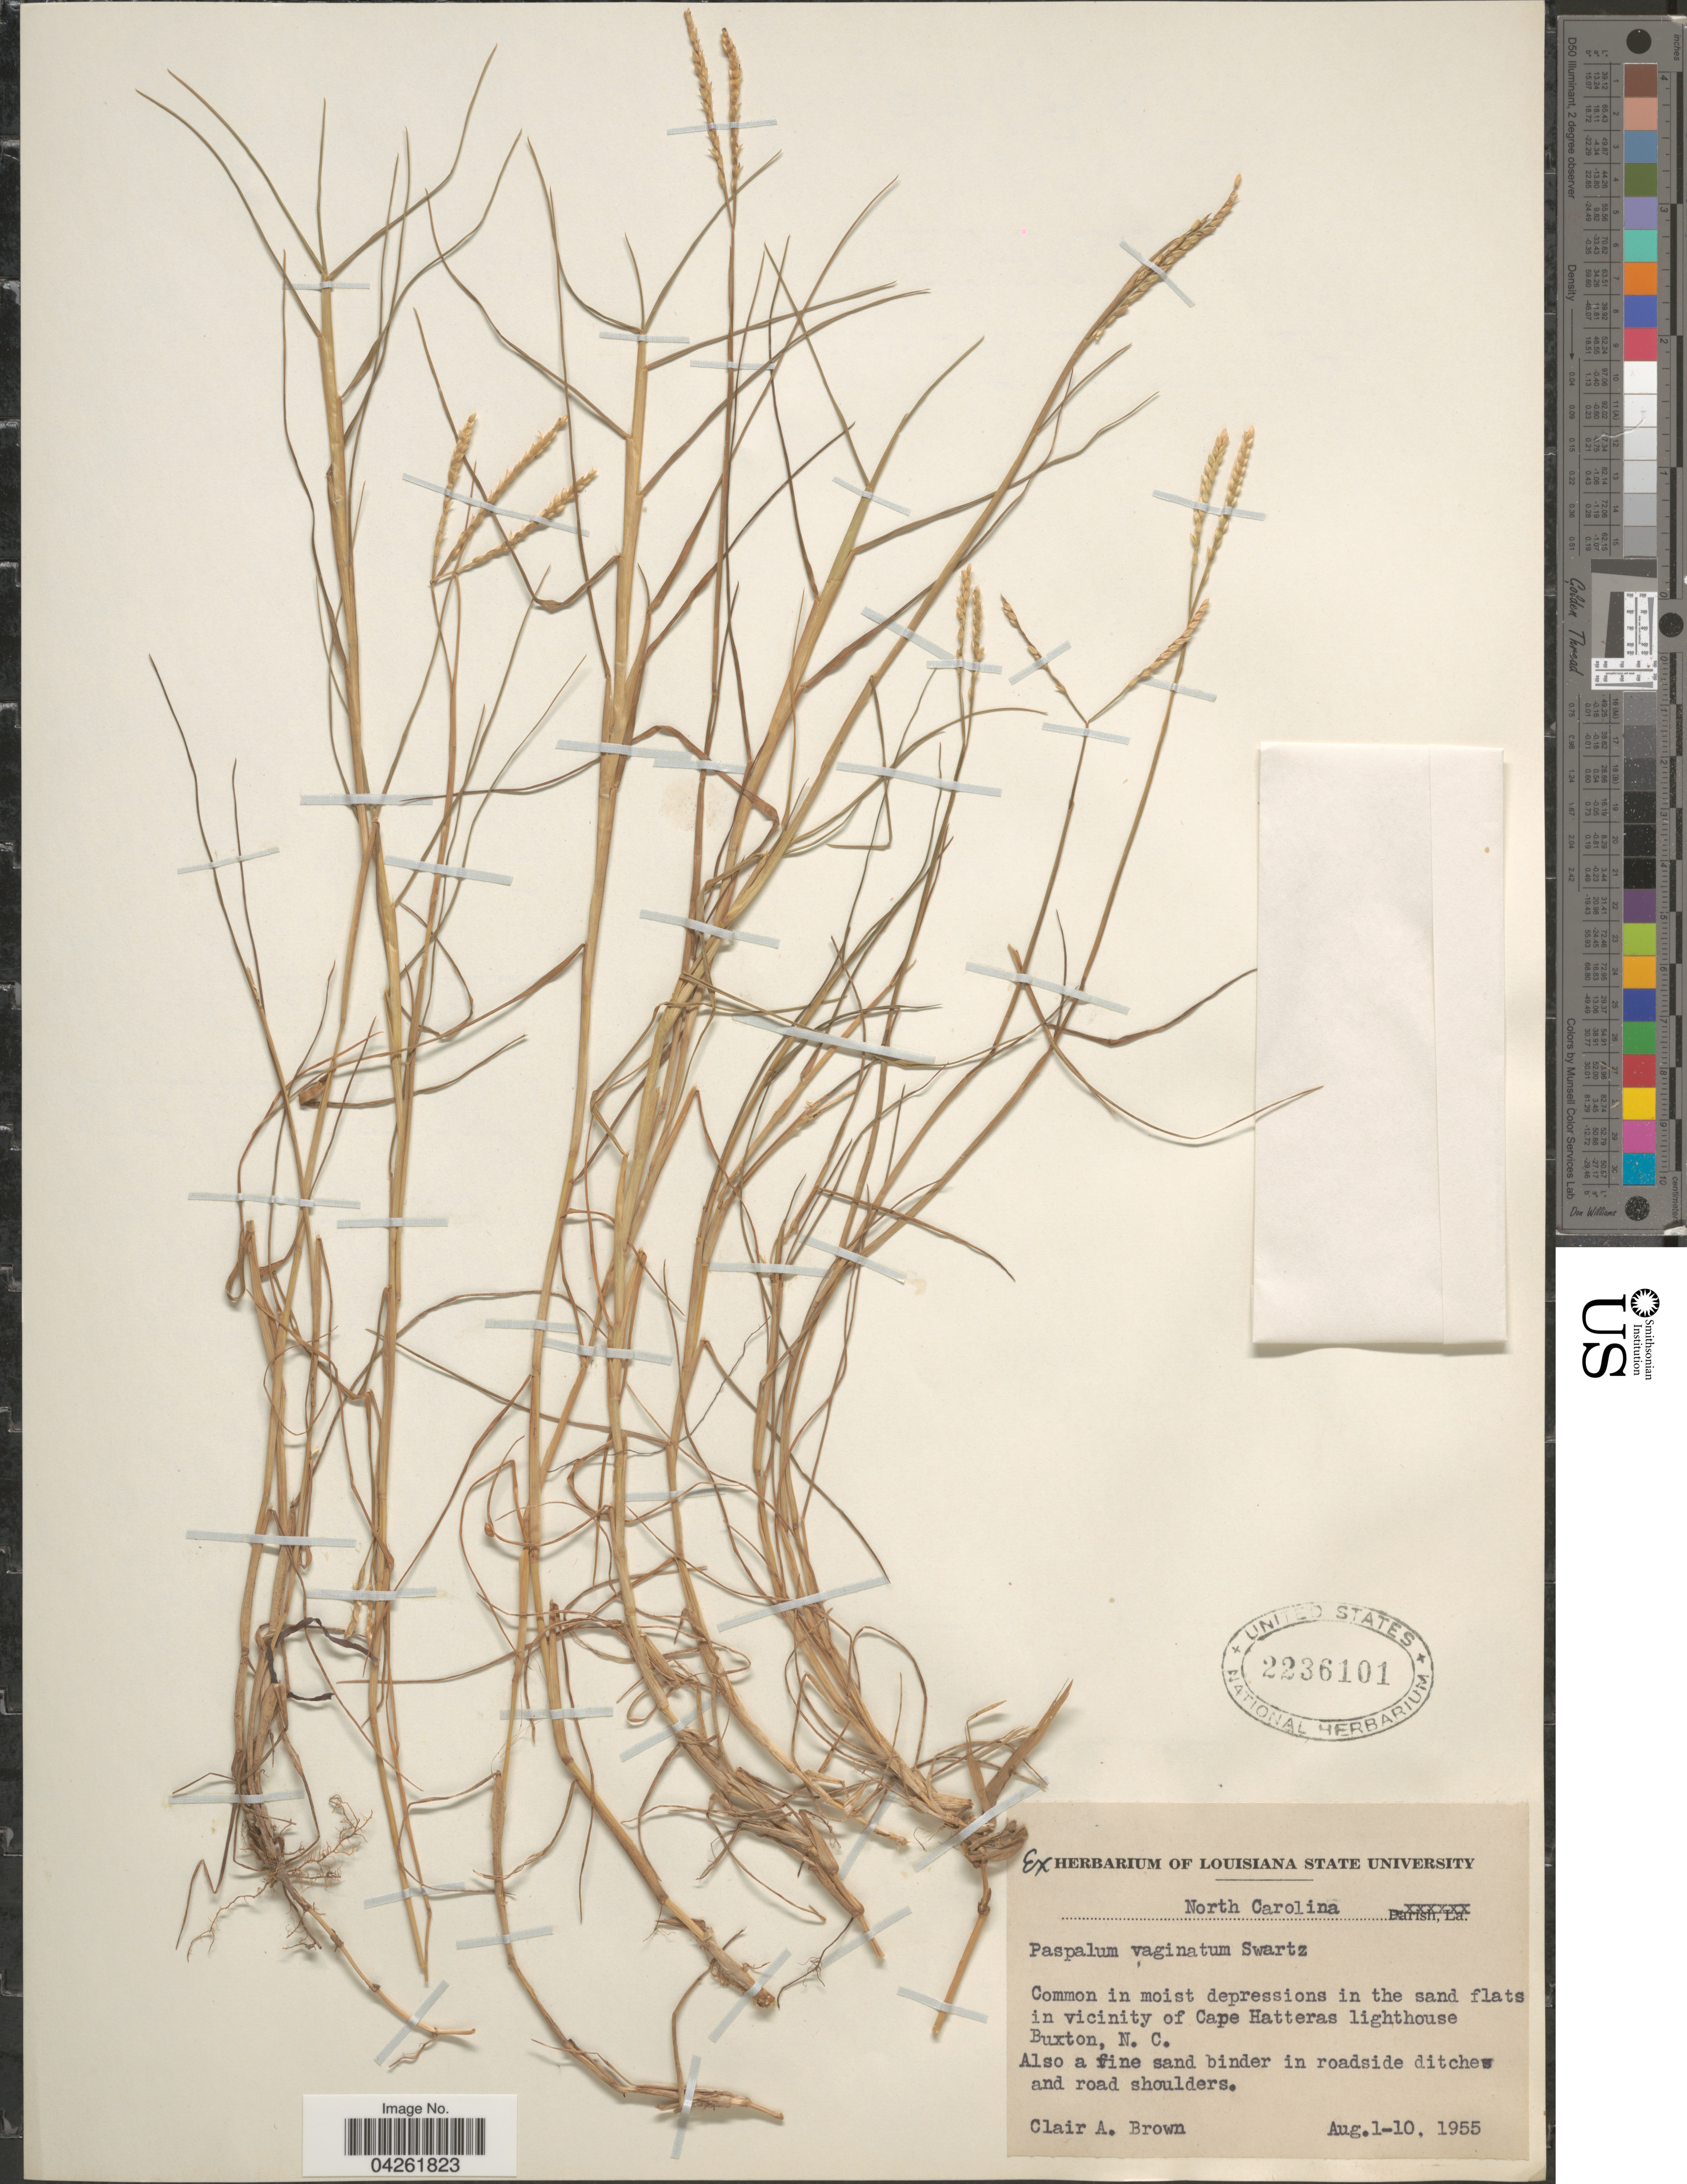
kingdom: Plantae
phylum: Tracheophyta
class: Liliopsida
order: Poales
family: Poaceae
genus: Paspalum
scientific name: Paspalum distichum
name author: L.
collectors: C. A. Brown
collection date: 1955-08-01/1955-08-10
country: United States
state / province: North Carolina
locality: In vicinity of Cape Hatteras lighthouse Buxton.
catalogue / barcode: US 2236101